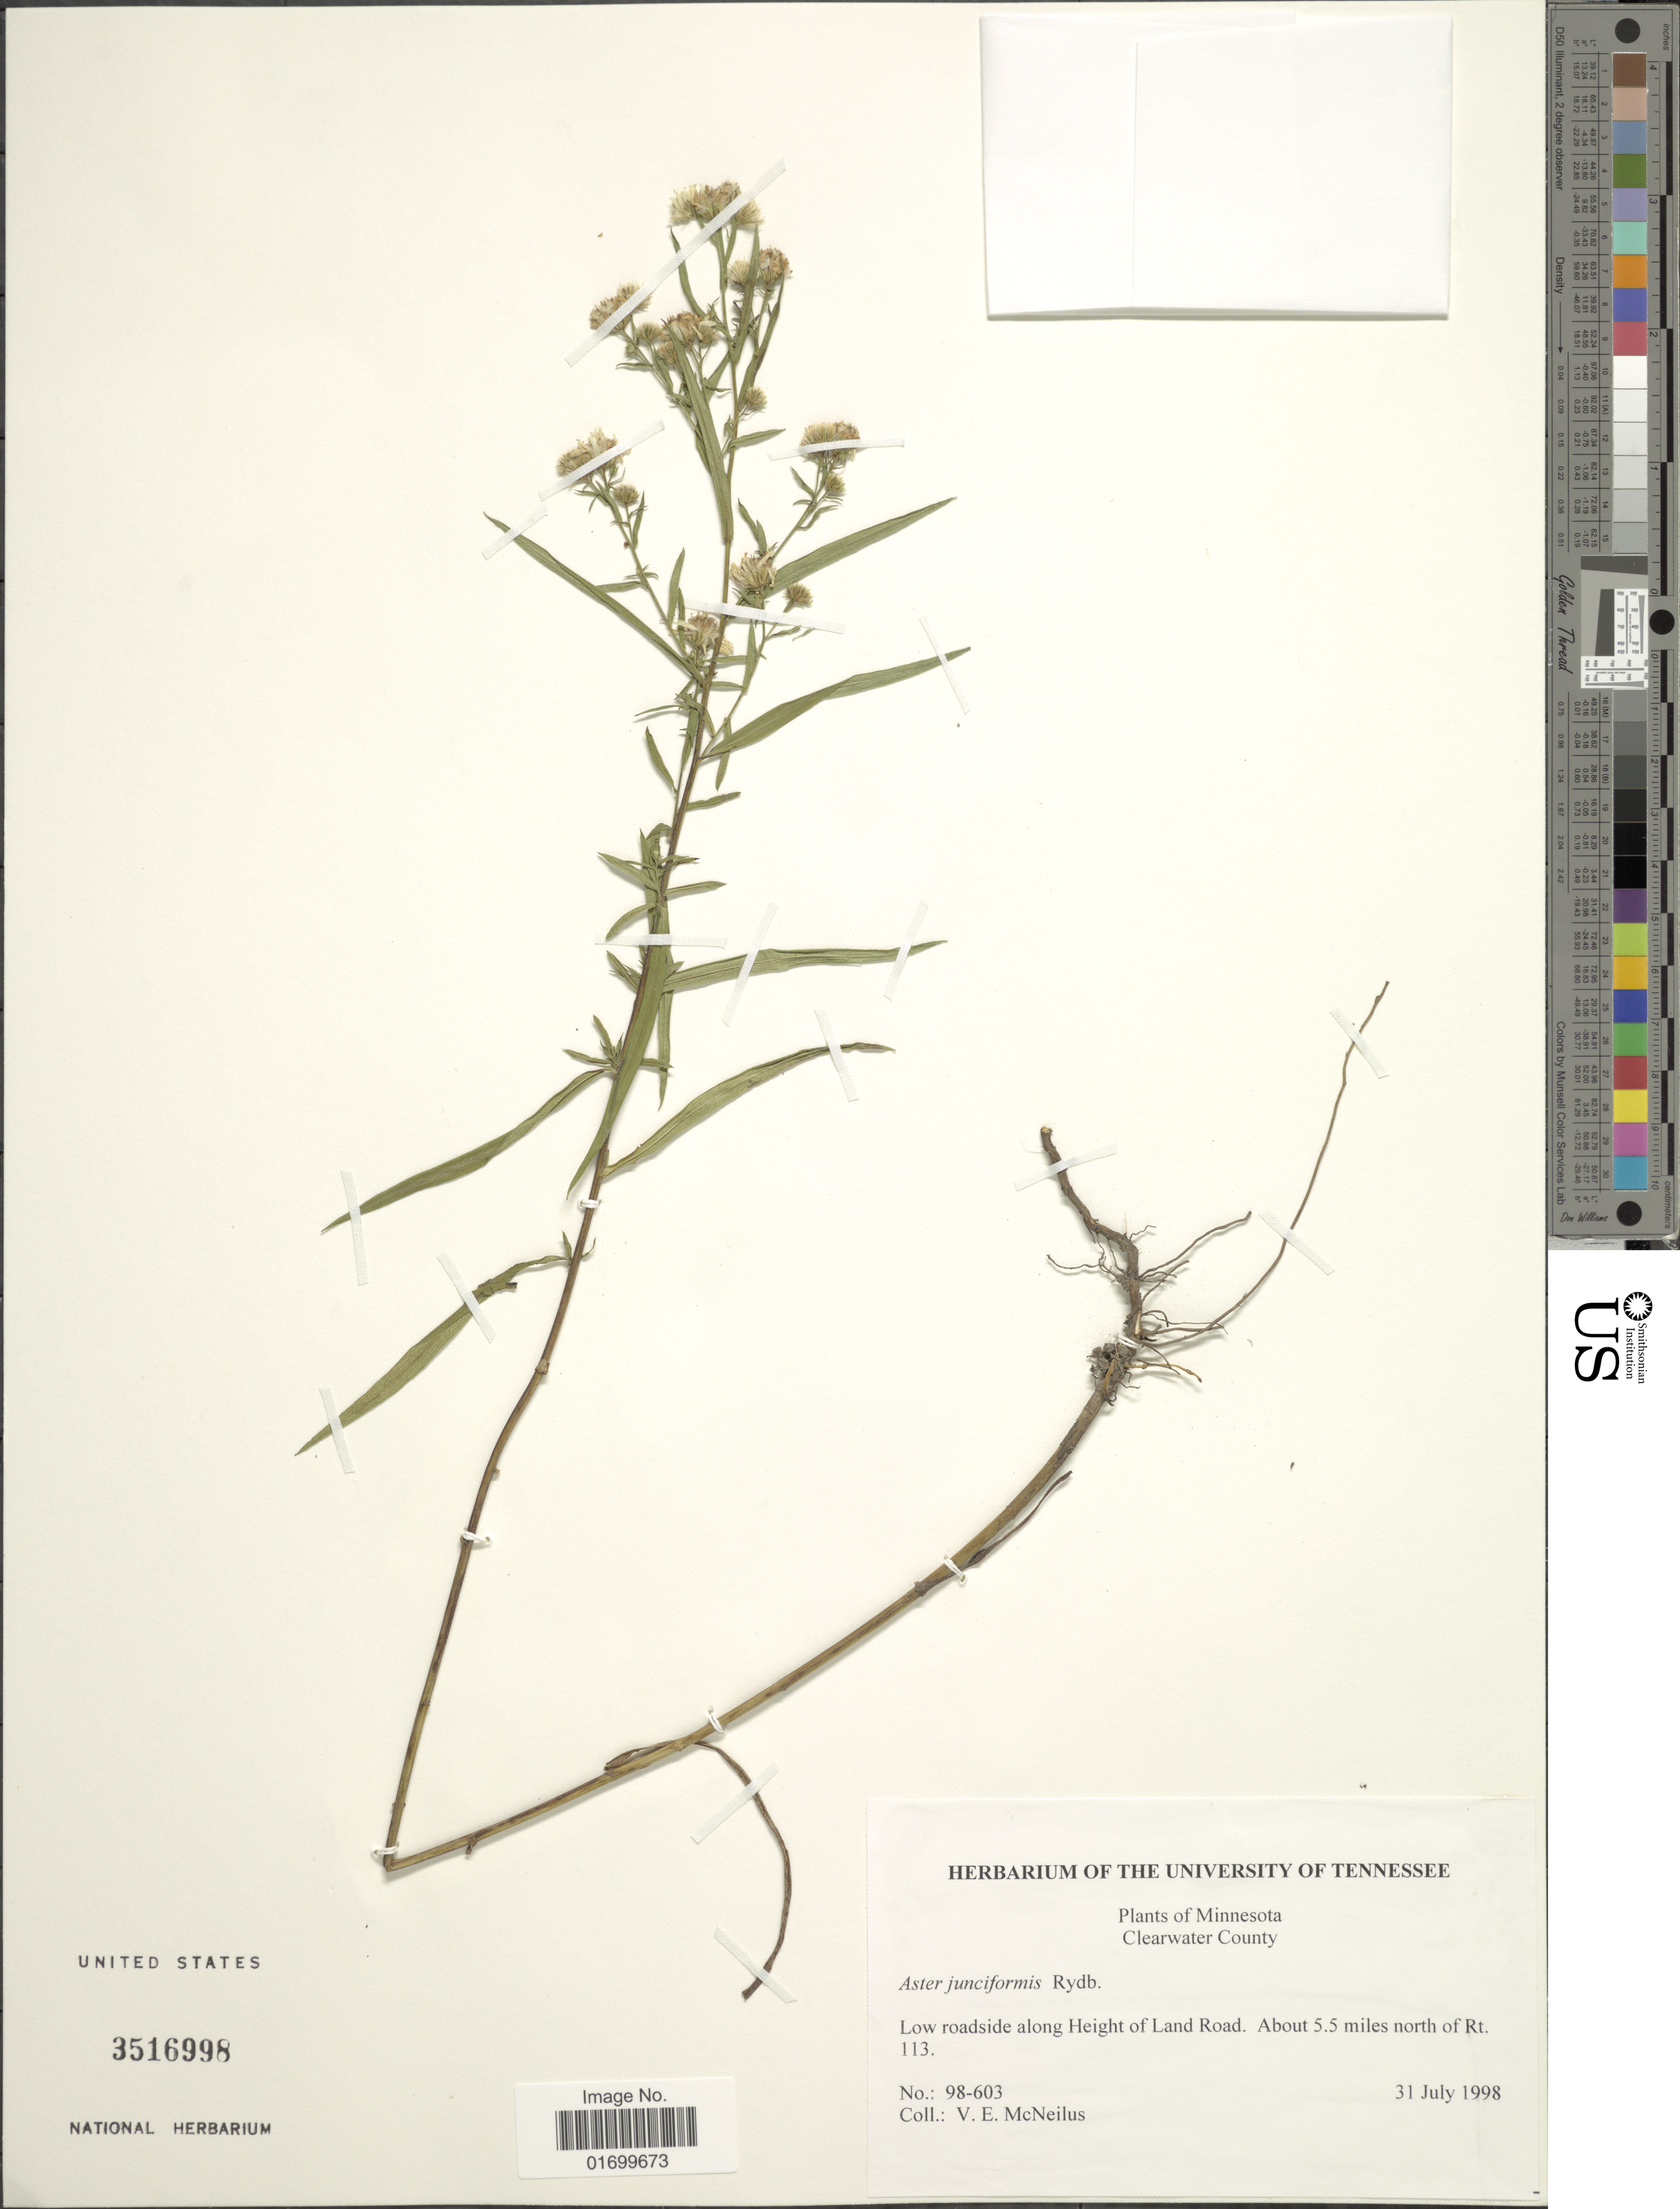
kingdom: Plantae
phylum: Tracheophyta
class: Magnoliopsida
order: Asterales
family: Asteraceae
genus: Symphyotrichum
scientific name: Symphyotrichum boreale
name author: (Torr. & A. Gray) Á. Löve & D. Löve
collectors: V. Mcneilus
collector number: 98-603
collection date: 1998-07-31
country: United States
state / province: Minnesota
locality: Clearwater County, low roadside along Height of Land Road, about 5.5 miles north of Rt. 113.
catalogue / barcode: US 3516998